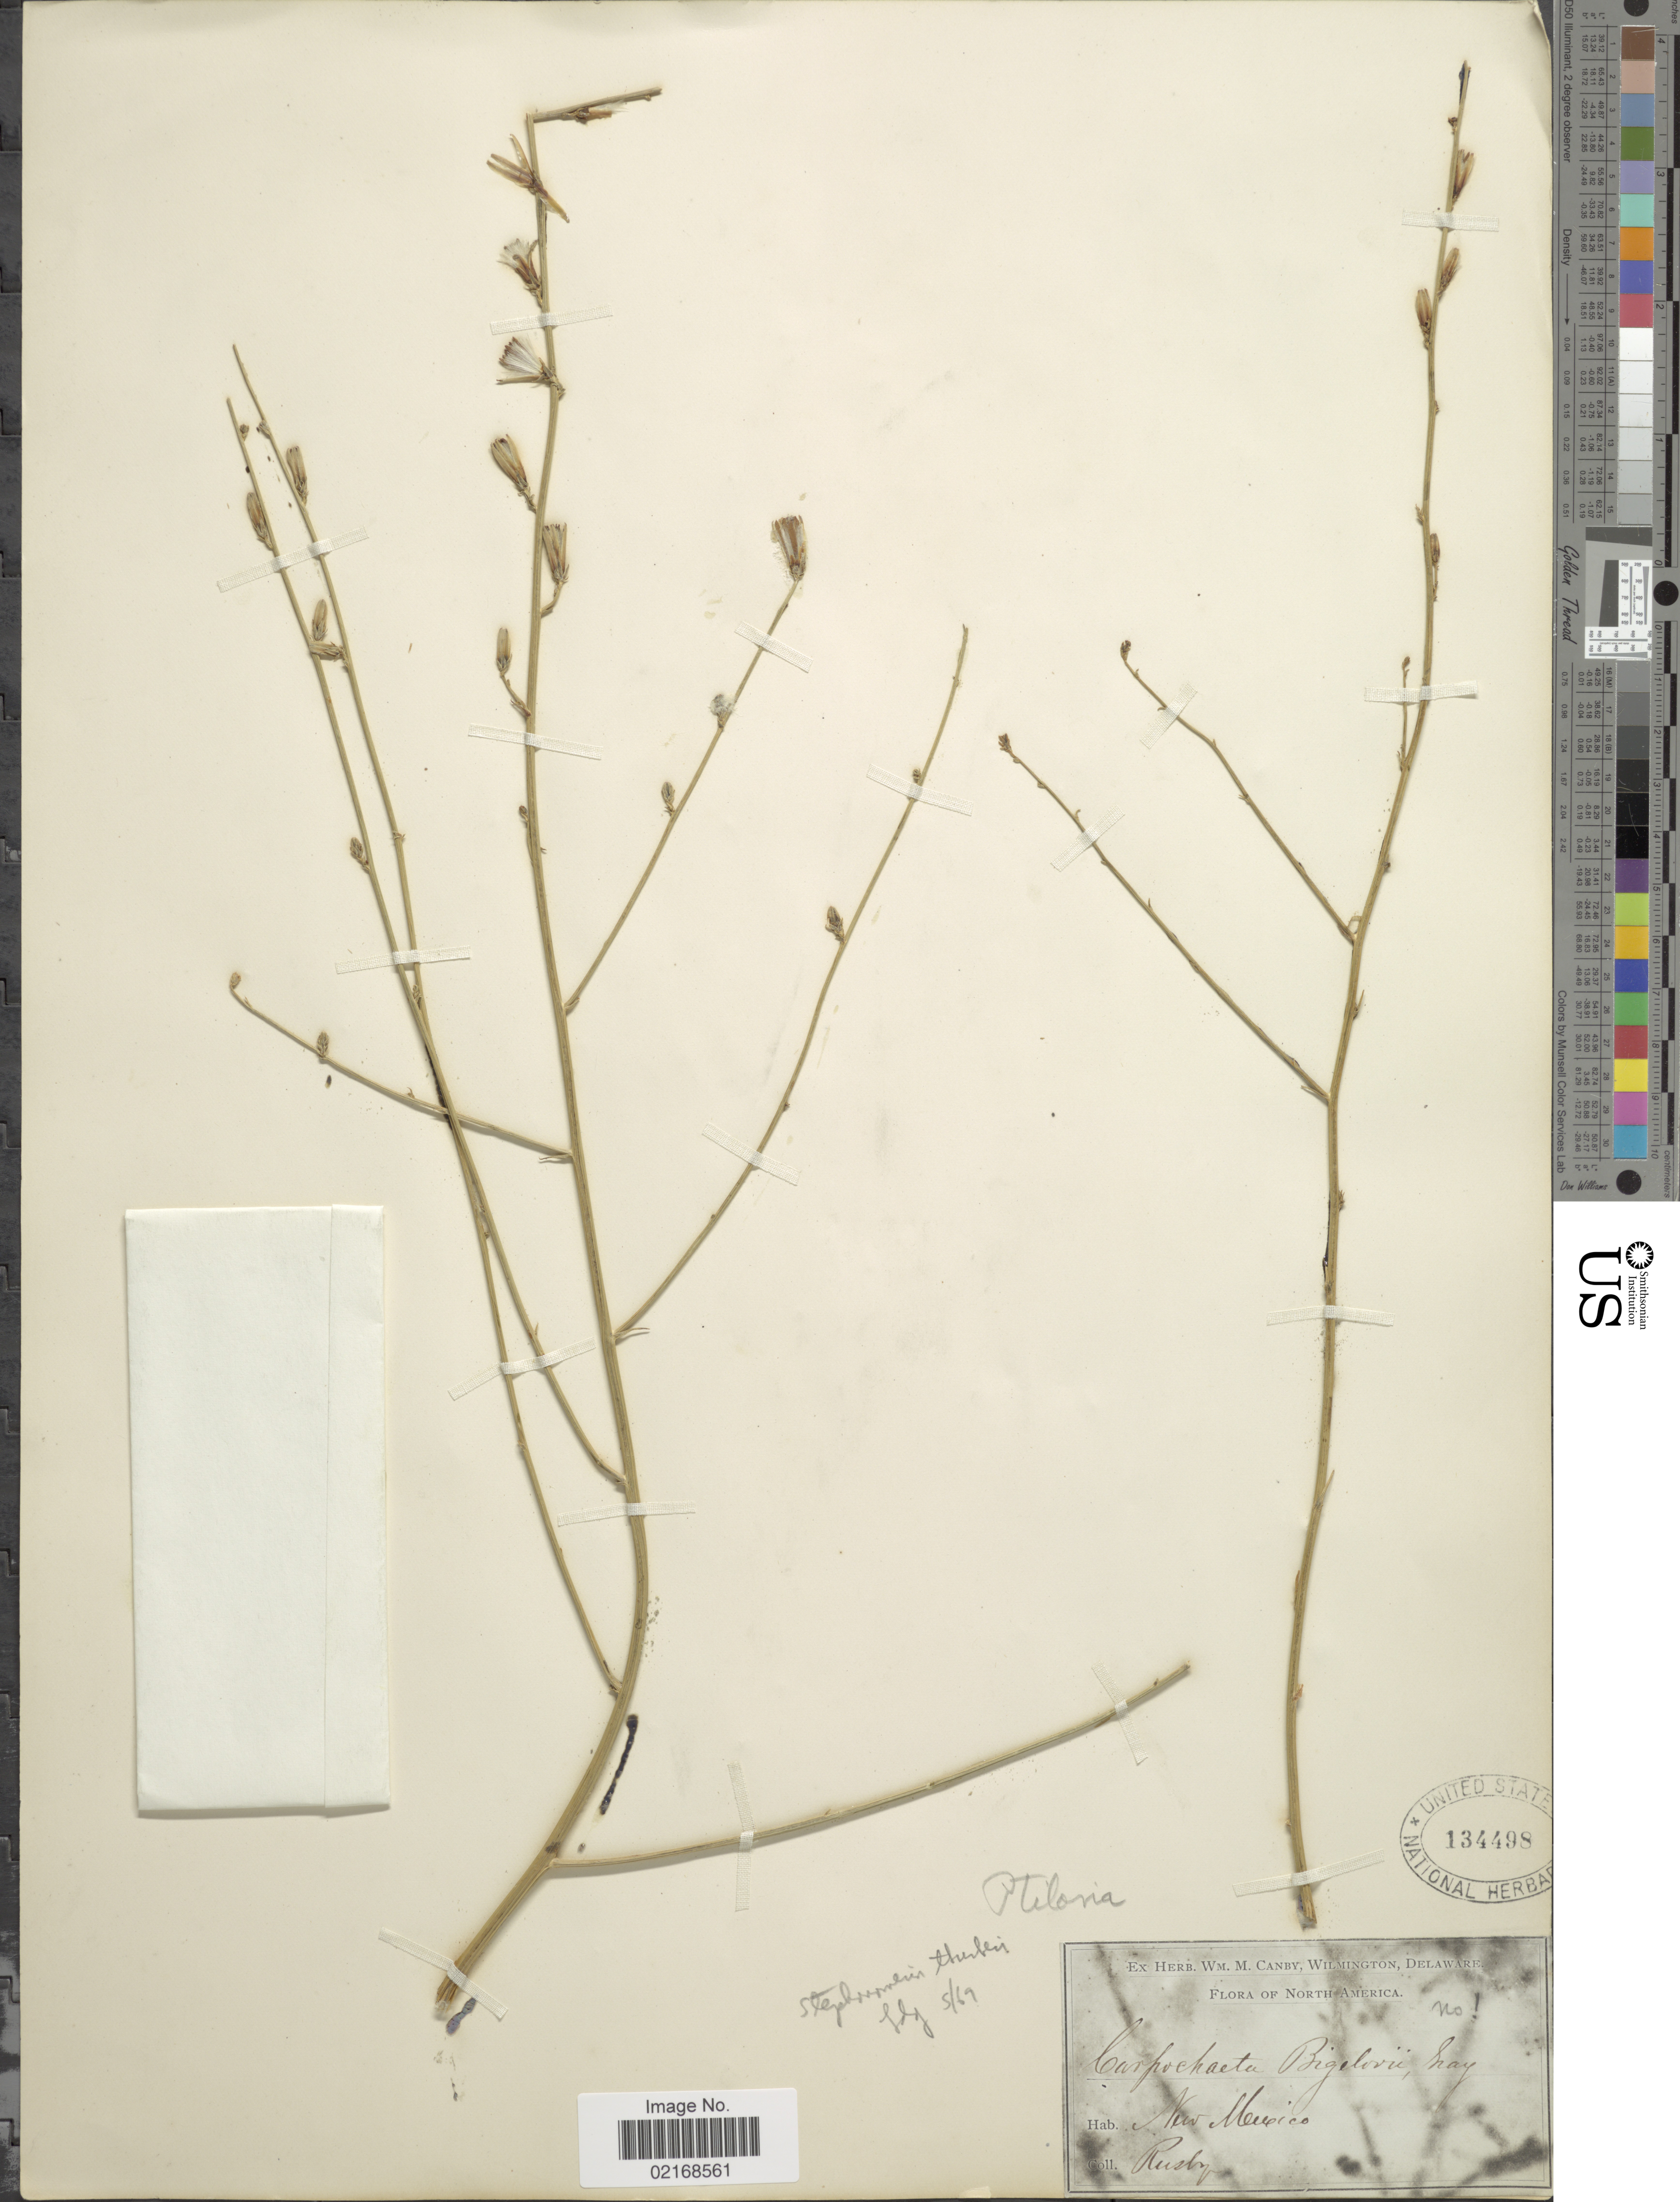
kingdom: Plantae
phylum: Tracheophyta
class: Magnoliopsida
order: Asterales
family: Asteraceae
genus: Stephanomeria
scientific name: Stephanomeria thurberi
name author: A. Gray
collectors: H. H. Rusby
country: United States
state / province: New Mexico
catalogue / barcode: US 134498